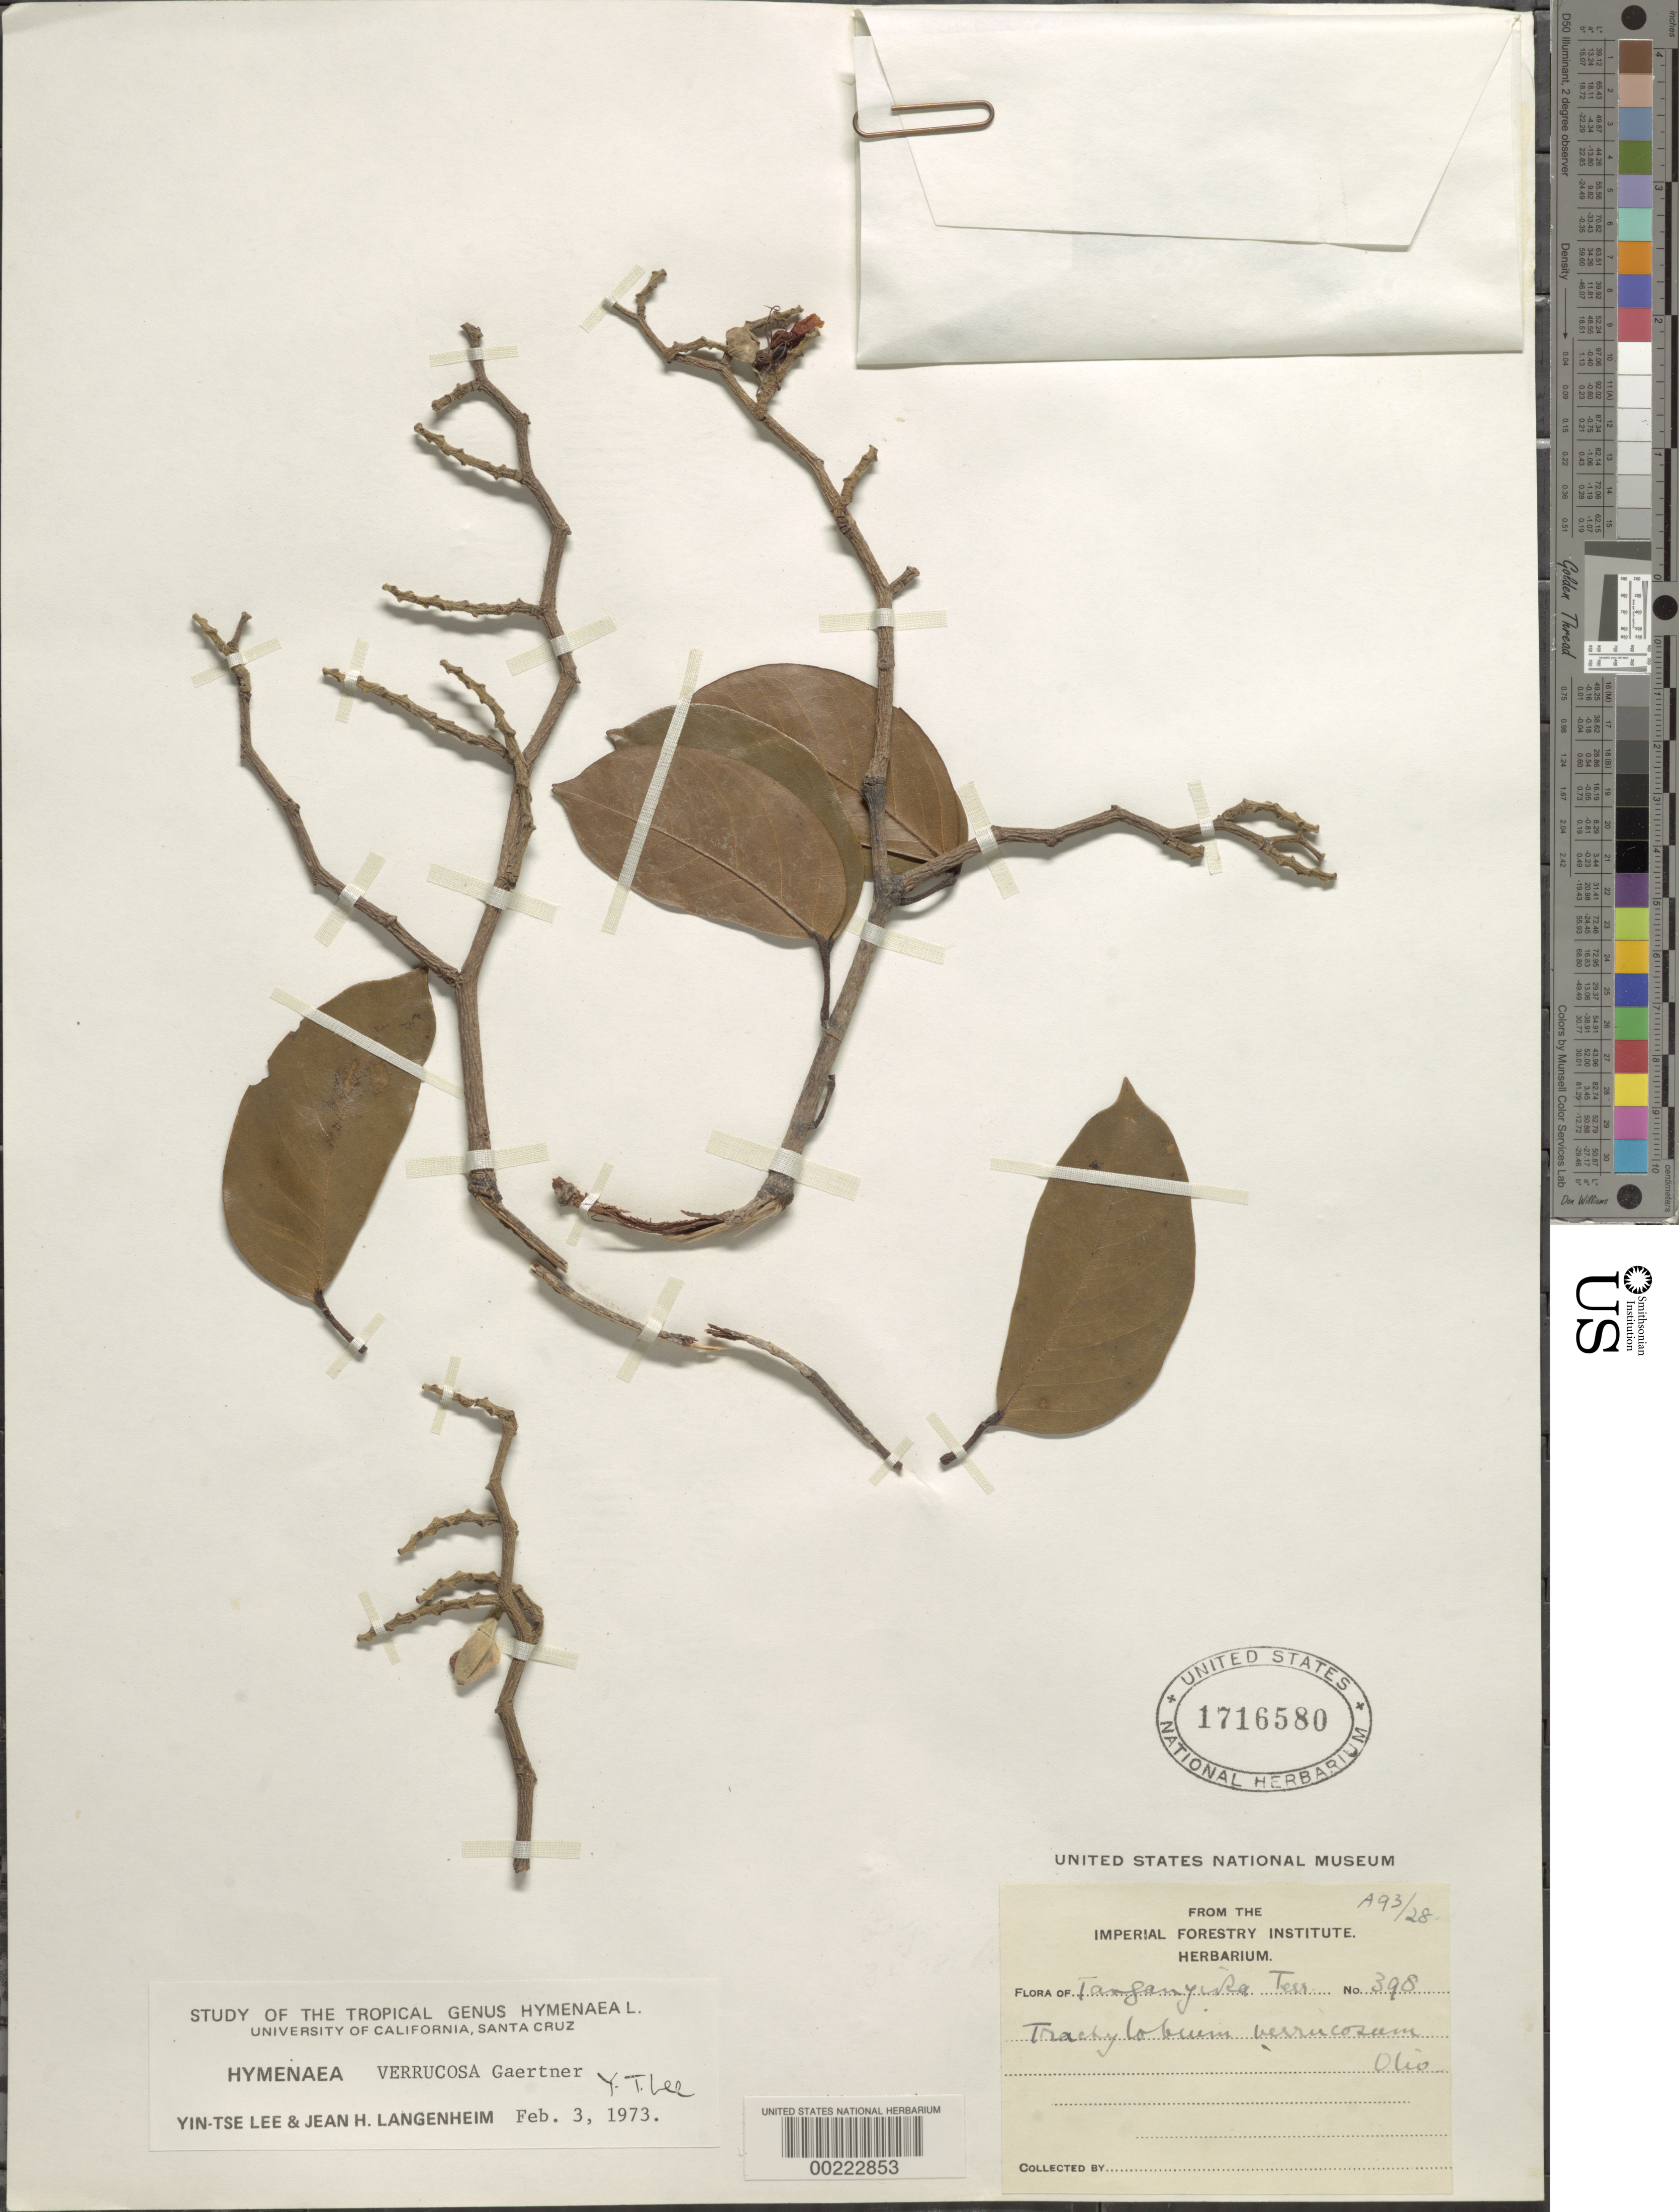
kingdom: Plantae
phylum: Tracheophyta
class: Magnoliopsida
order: Fabales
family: Fabaceae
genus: Hymenaea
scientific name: Hymenaea verrucosa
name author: Gaertn.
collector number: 398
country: Tanzania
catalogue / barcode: US 1716580